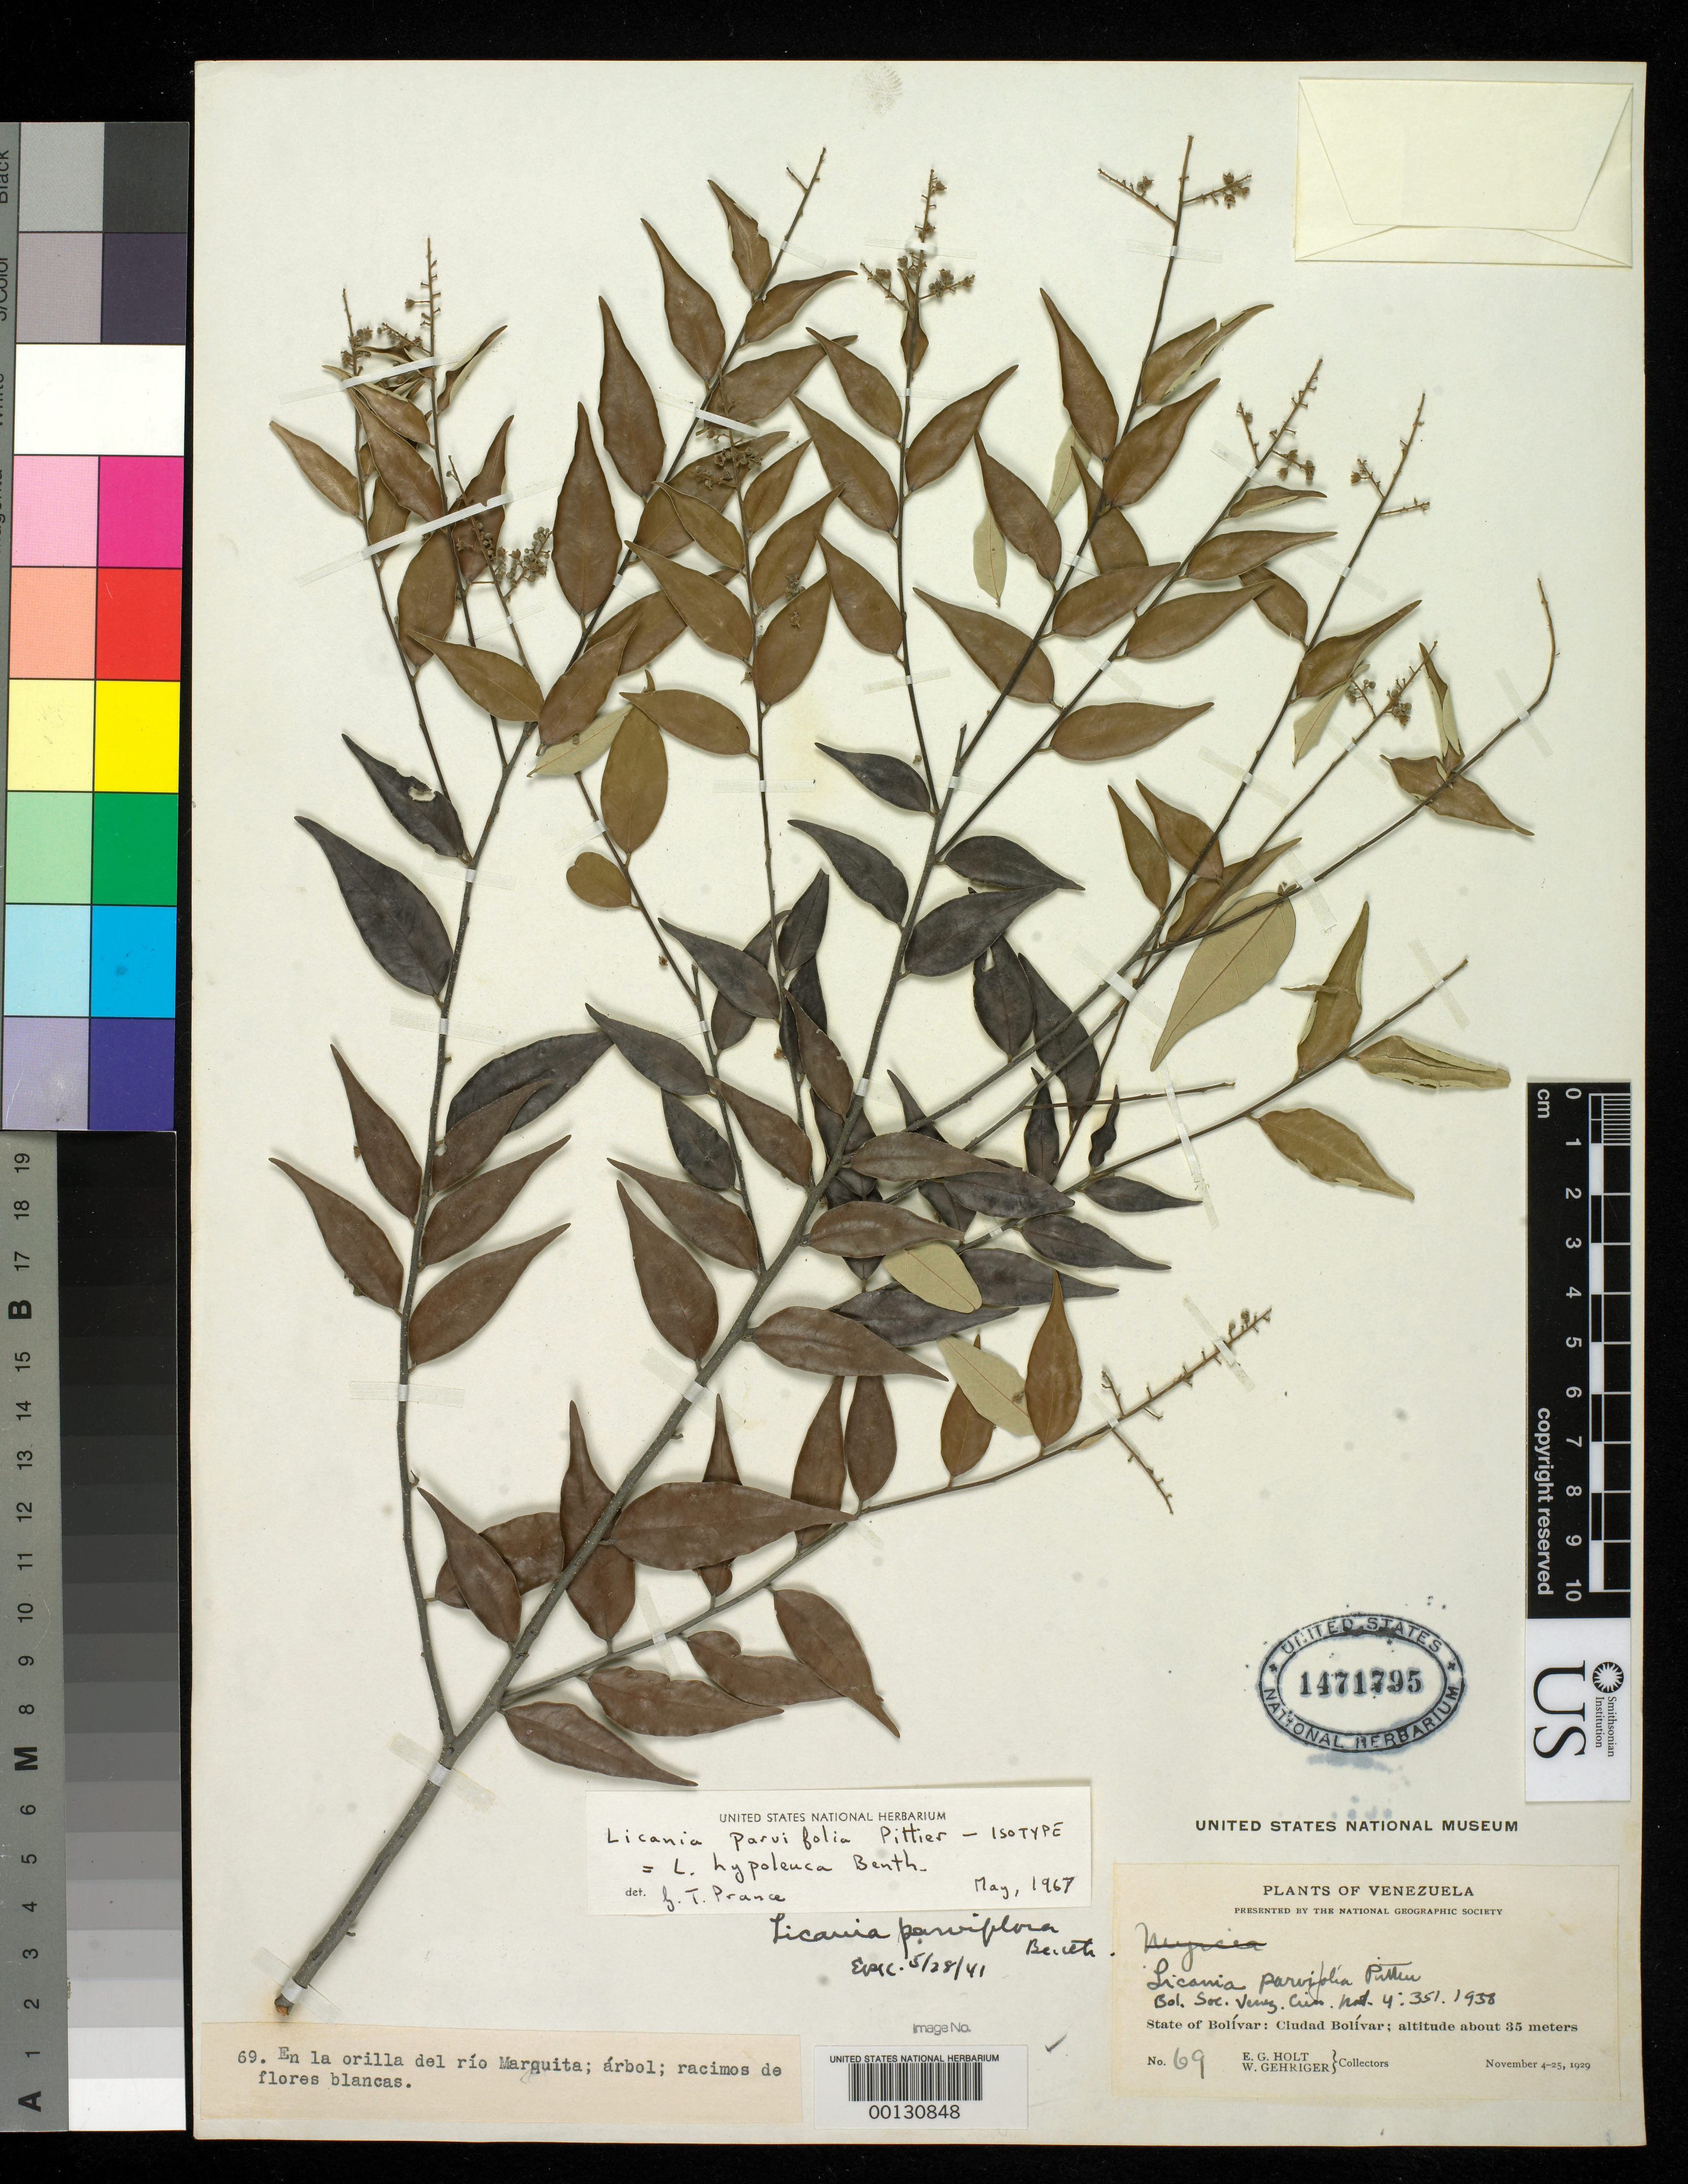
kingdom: Plantae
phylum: Tracheophyta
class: Magnoliopsida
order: Malpighiales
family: Chrysobalanaceae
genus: Licania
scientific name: Licania parvifolia Pittier, nom. illeg. hom.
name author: Pittier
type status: Isotype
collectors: E. Holt & W. Gehriger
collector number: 69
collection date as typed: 04 Nov 1929 to 25 Nov 1929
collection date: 1929-11-04/1929-11-25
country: Venezuela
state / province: Bolivar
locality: Ciudad Bolivar.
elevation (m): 35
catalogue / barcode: US 1471795